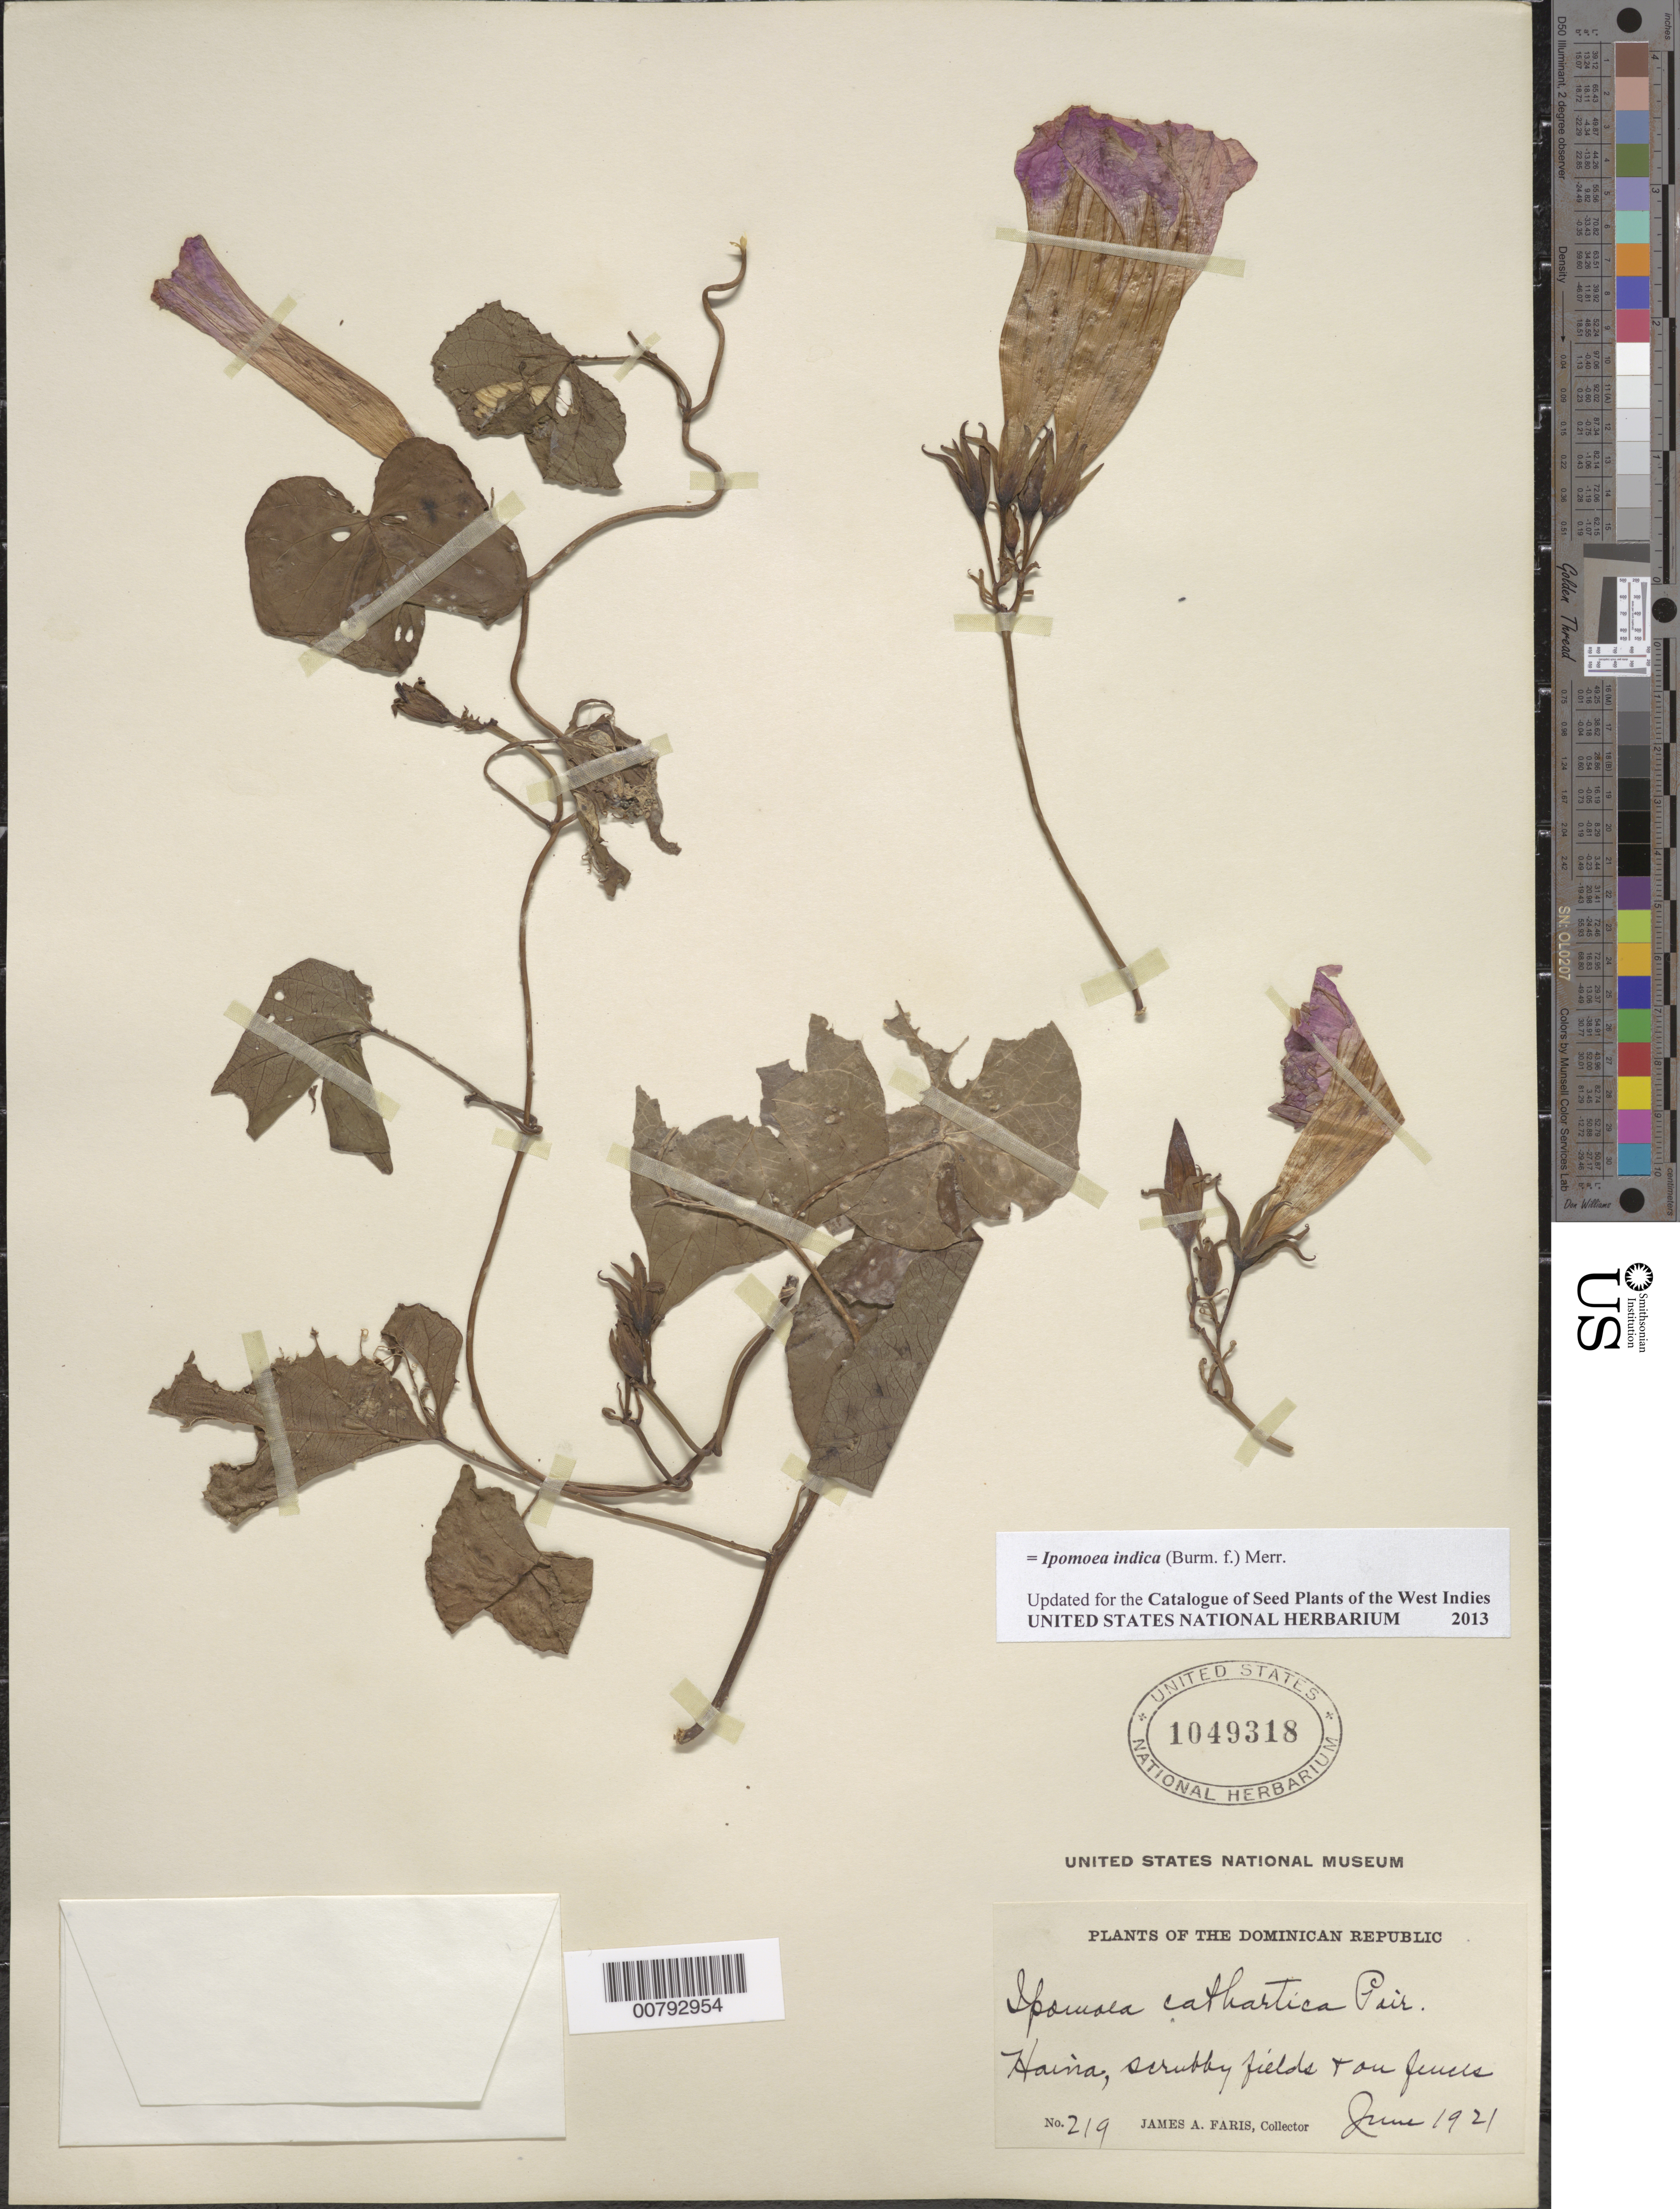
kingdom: Plantae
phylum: Tracheophyta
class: Magnoliopsida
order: Solanales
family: Convolvulaceae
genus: Ipomoea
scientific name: Ipomoea indica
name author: (Burm.) Merr.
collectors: J. Faris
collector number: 219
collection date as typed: Jun 1910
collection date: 1910-06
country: Dominican Republic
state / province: San Cristóbal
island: Hispaniola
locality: Haina.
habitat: Scrubby fields and on fences.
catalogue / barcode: US 1049318